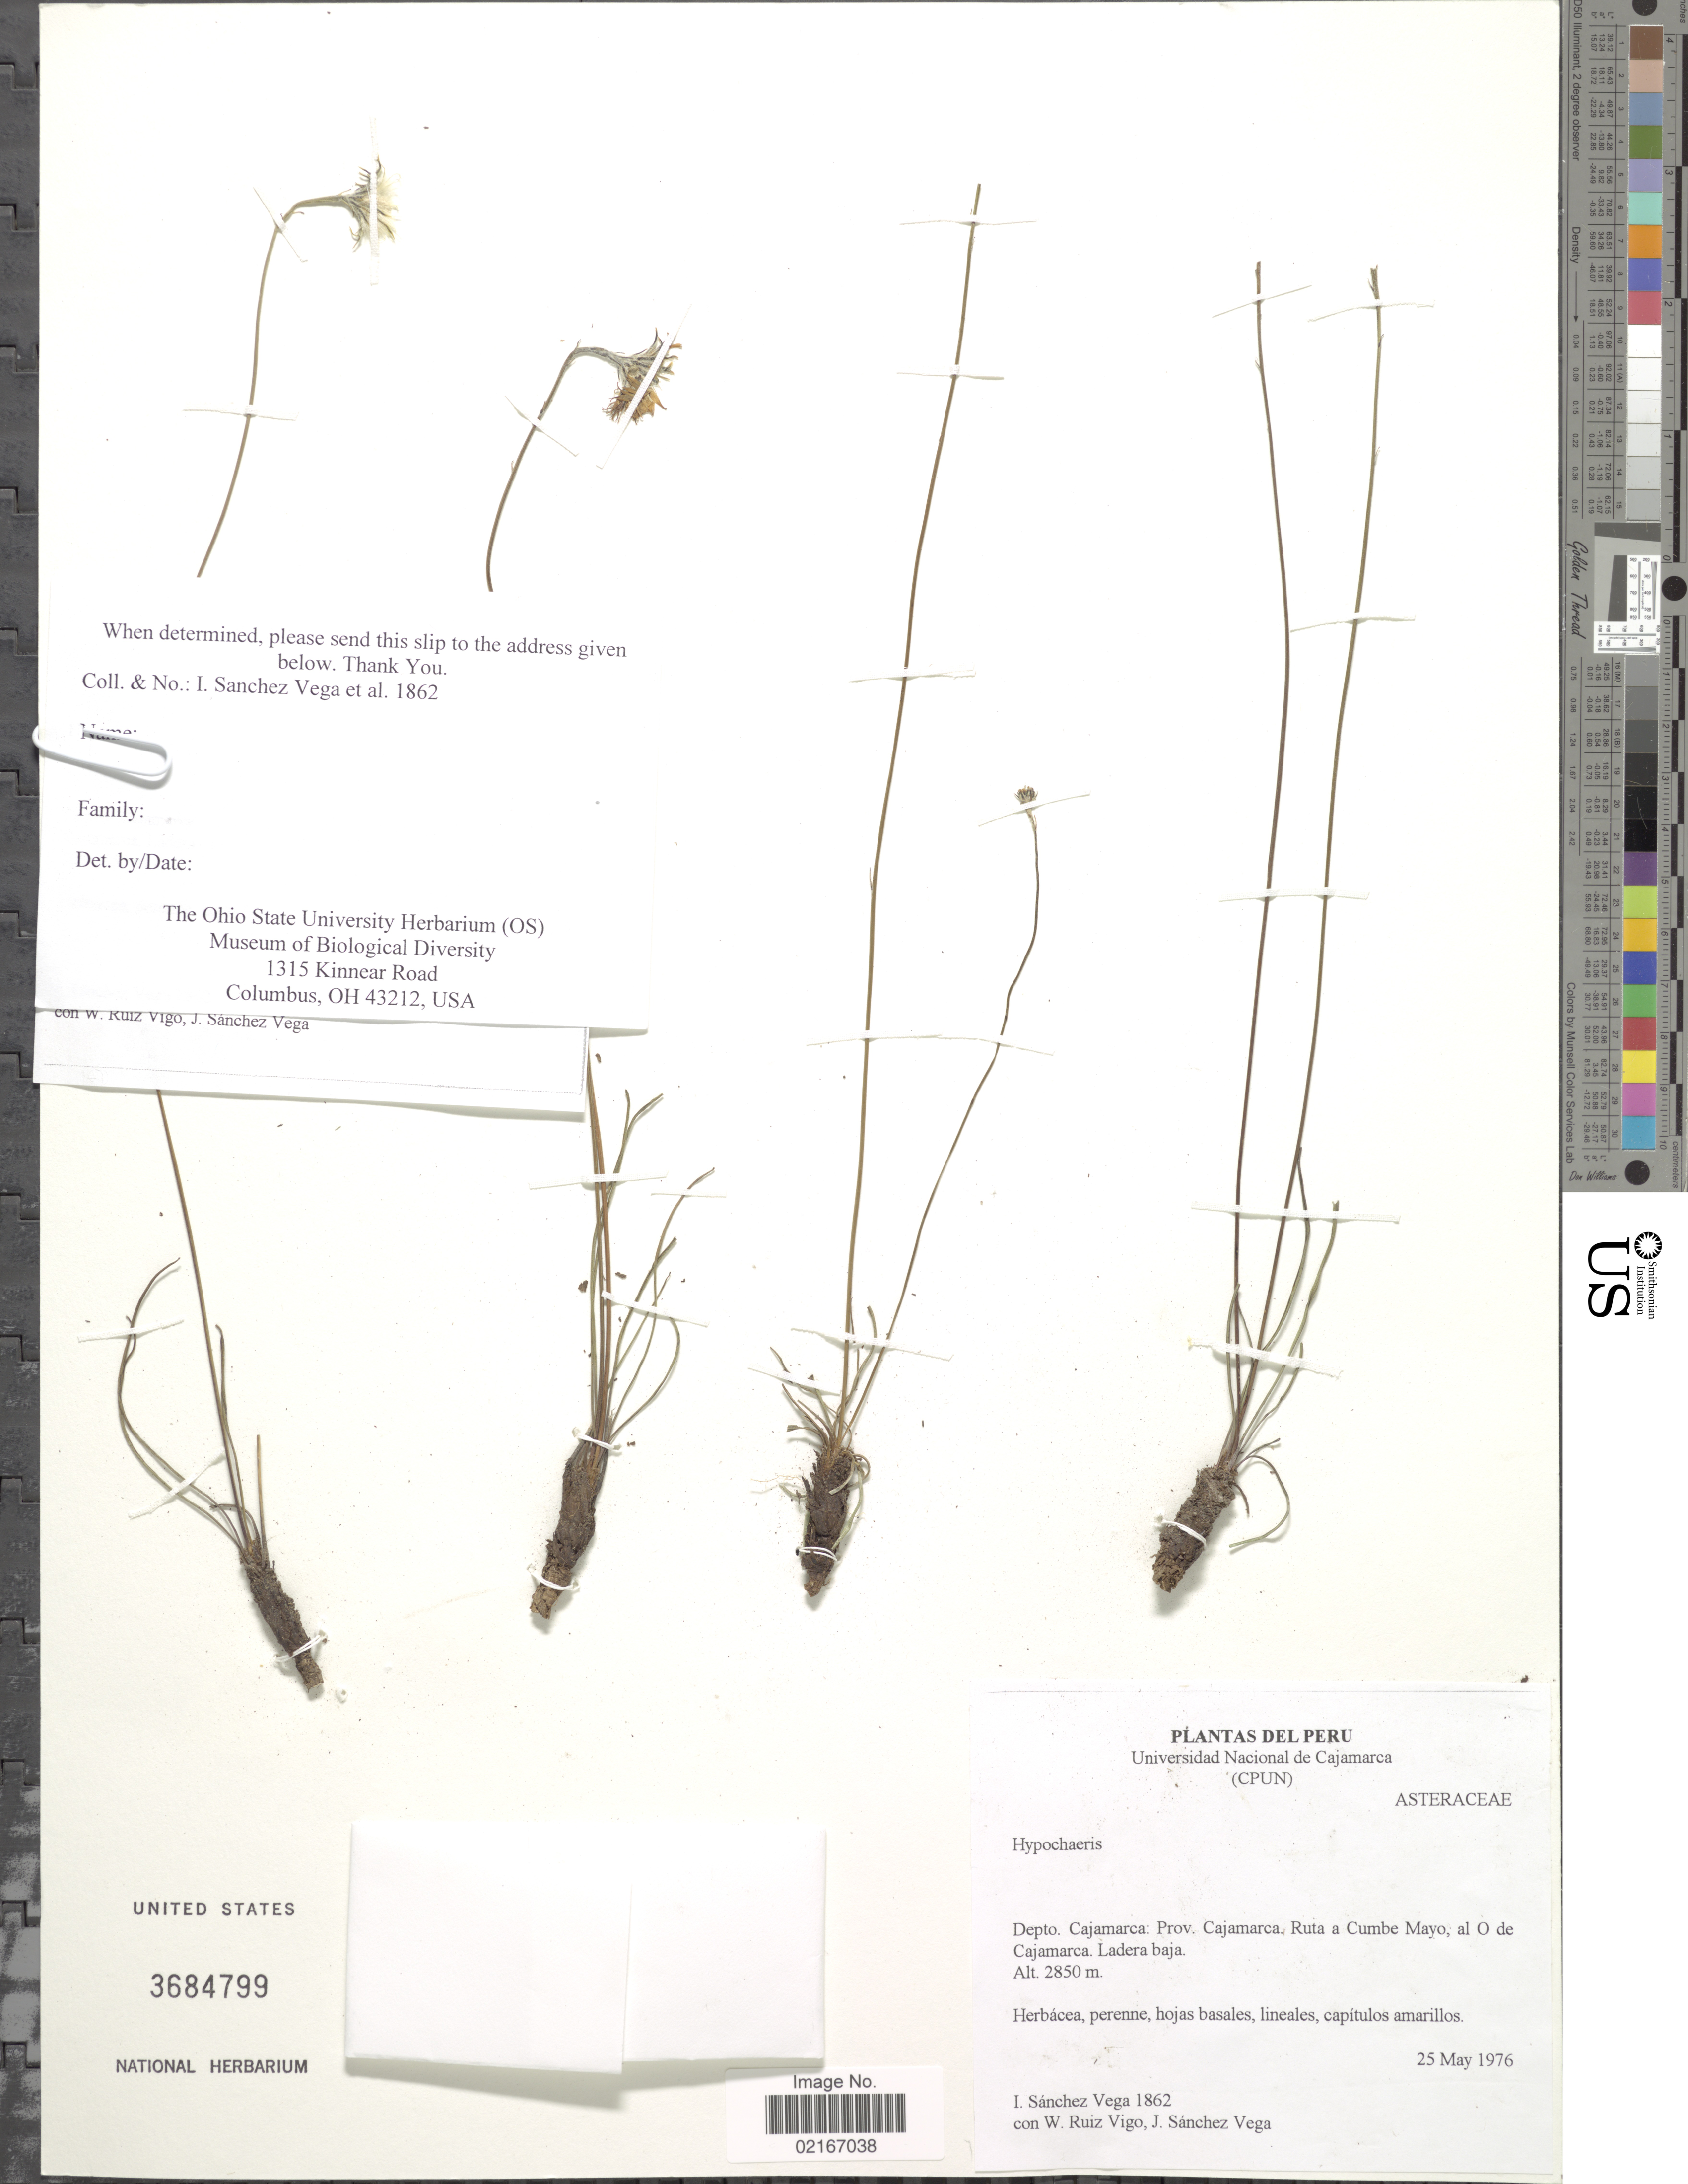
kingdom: Plantae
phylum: Tracheophyta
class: Magnoliopsida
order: Asterales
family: Asteraceae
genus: Hypochaeris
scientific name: Hypochaeris sp.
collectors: I. Sánchez Vega, W. Ruiz Vigo & I. Sánchez Vega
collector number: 1862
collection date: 1976-05-25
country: Peru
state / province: Cajamarca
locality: Depto. Cajamarca: Prov. Cajamarca, Ruta a Cumbe Mayo, al I de Cajamarca, Ladera baja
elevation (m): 2850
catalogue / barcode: US 3684799